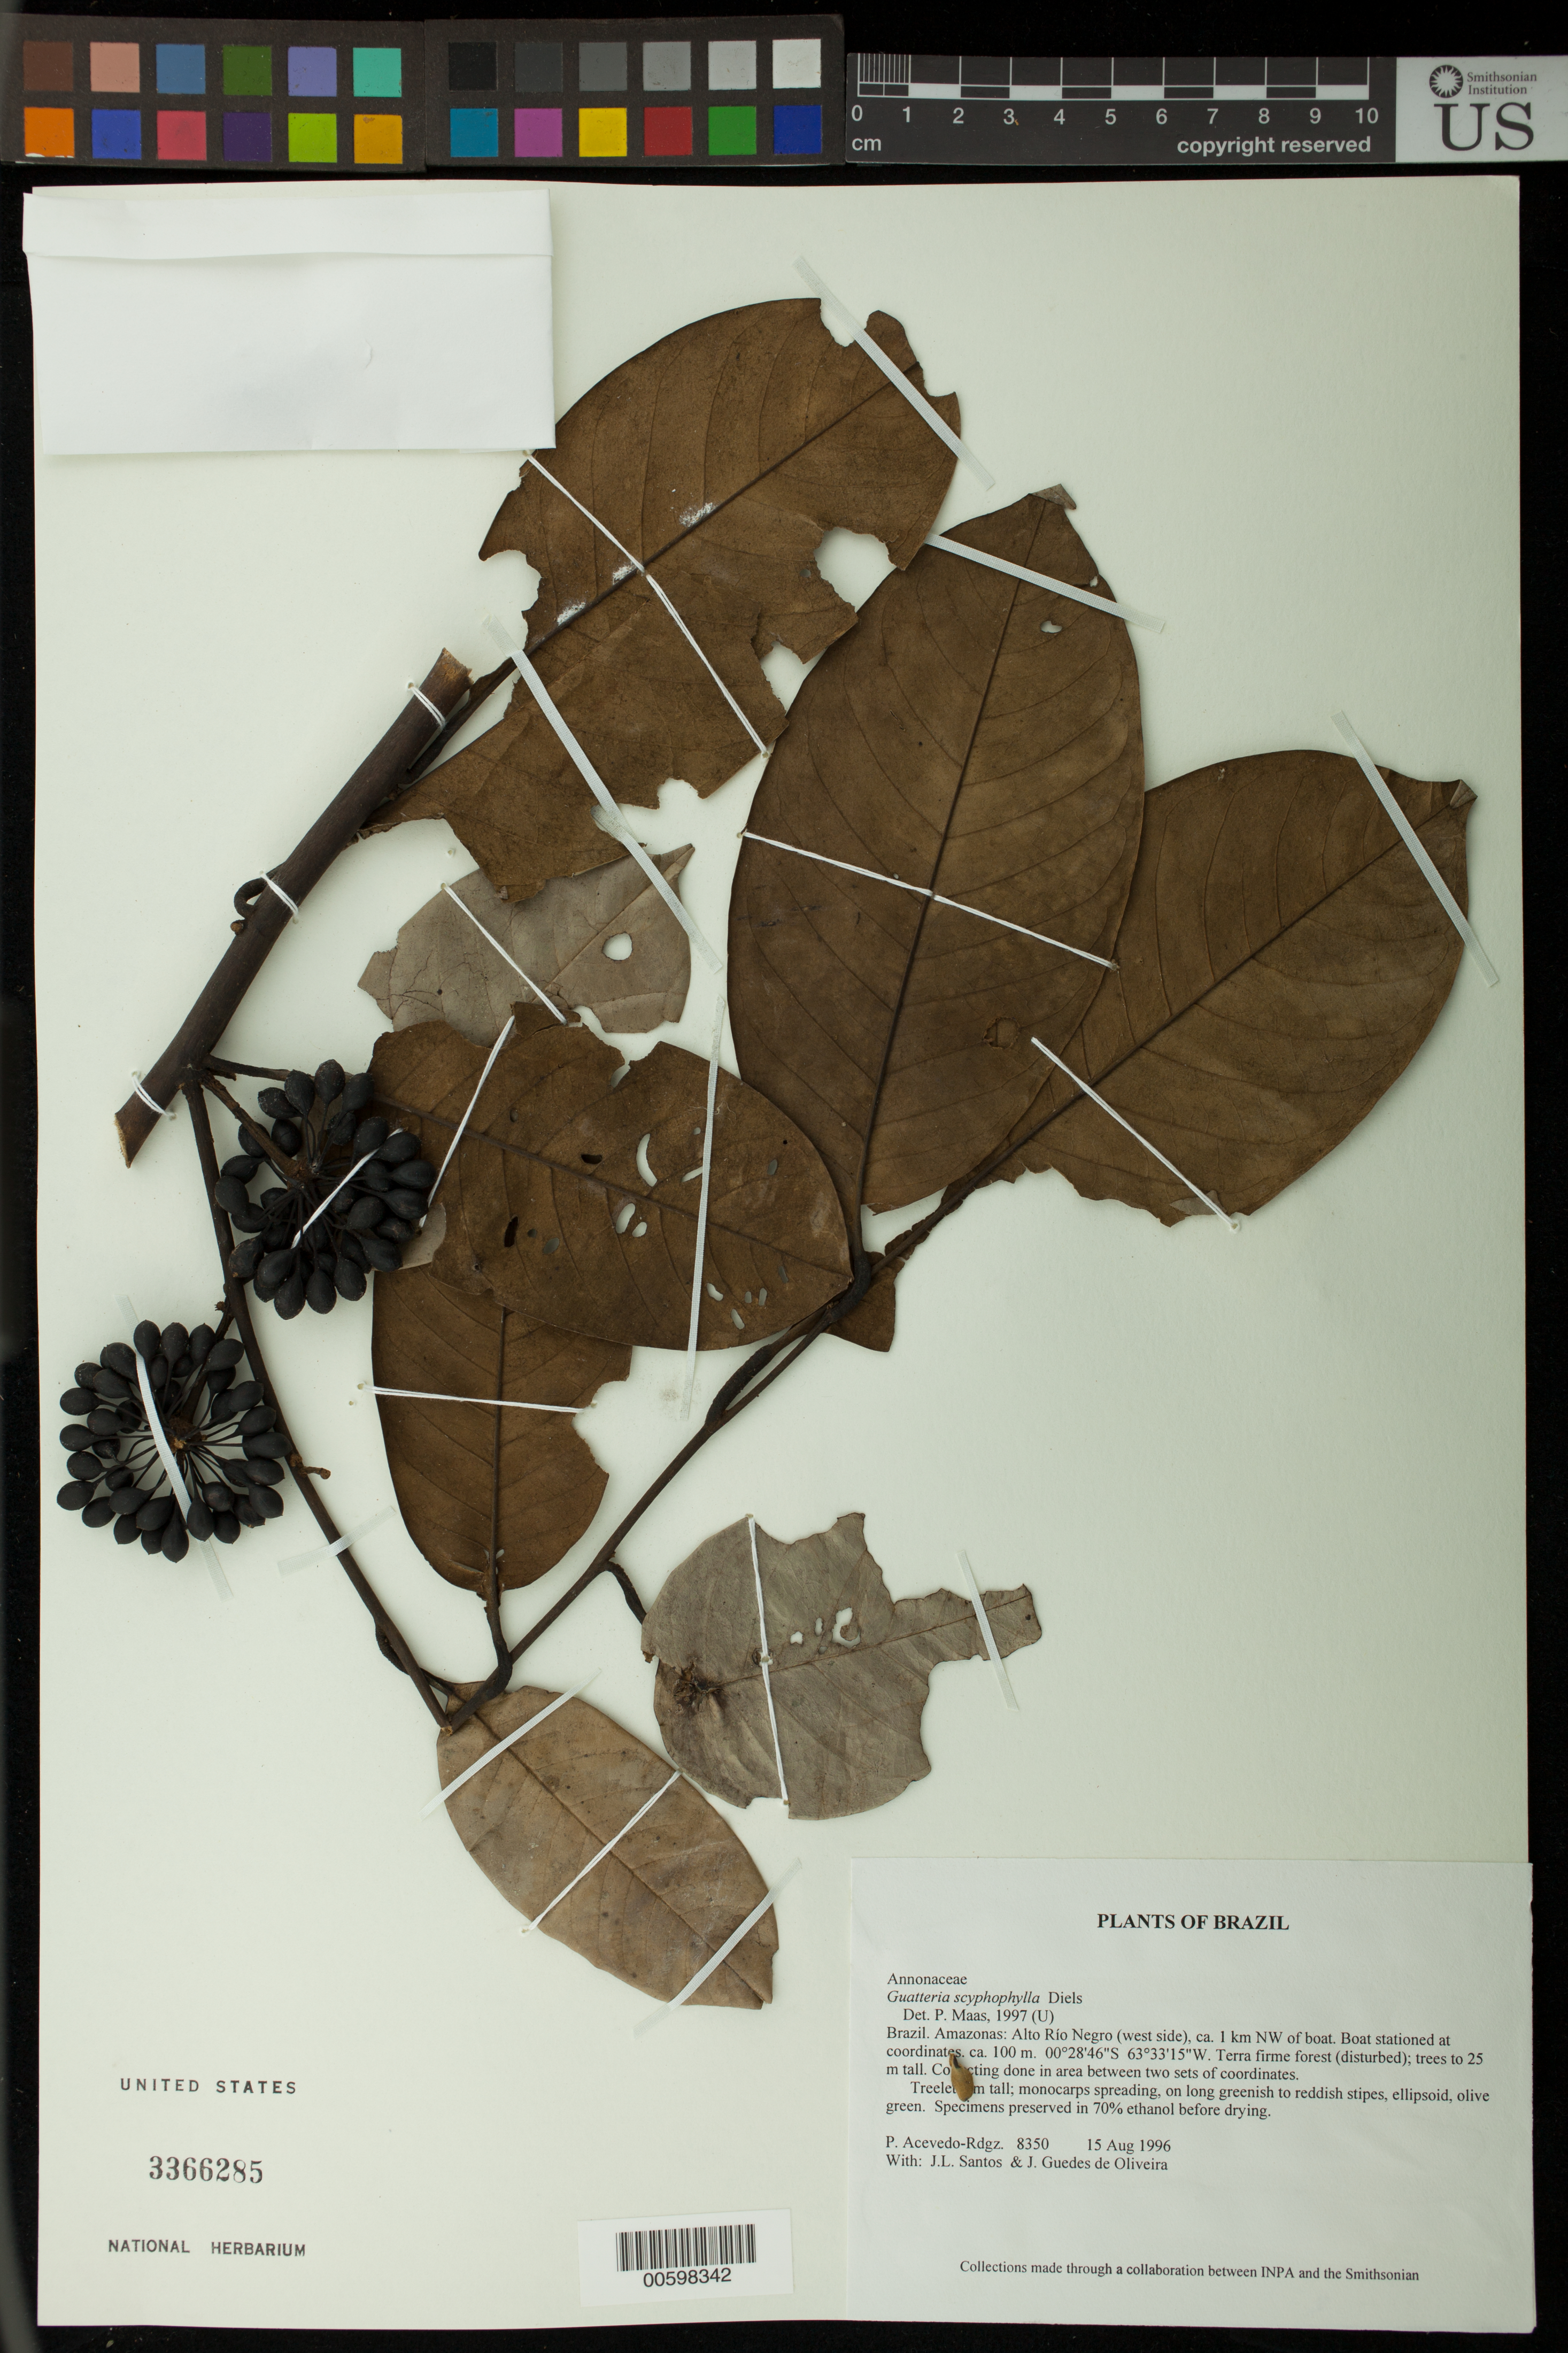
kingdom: Plantae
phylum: Tracheophyta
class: Magnoliopsida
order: Magnoliales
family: Annonaceae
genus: Guatteria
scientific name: Guatteria scytophylla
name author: Diels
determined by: Maas, Paul J. M.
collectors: P. Acevedo-Rodr., J. L. Santos & J. Guedes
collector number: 8350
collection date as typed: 15 Aug 1996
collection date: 1996-08-15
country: Brazil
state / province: Amazonas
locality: Amazonas: Alto Río Negro (west side), ca. 1 km NW of boat. Boat stationed at coordinates.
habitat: Terra firme forest (disturbed); trees to 25 m tall. Collecting done in area between two sets of coordinates.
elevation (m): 100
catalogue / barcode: US 3366285